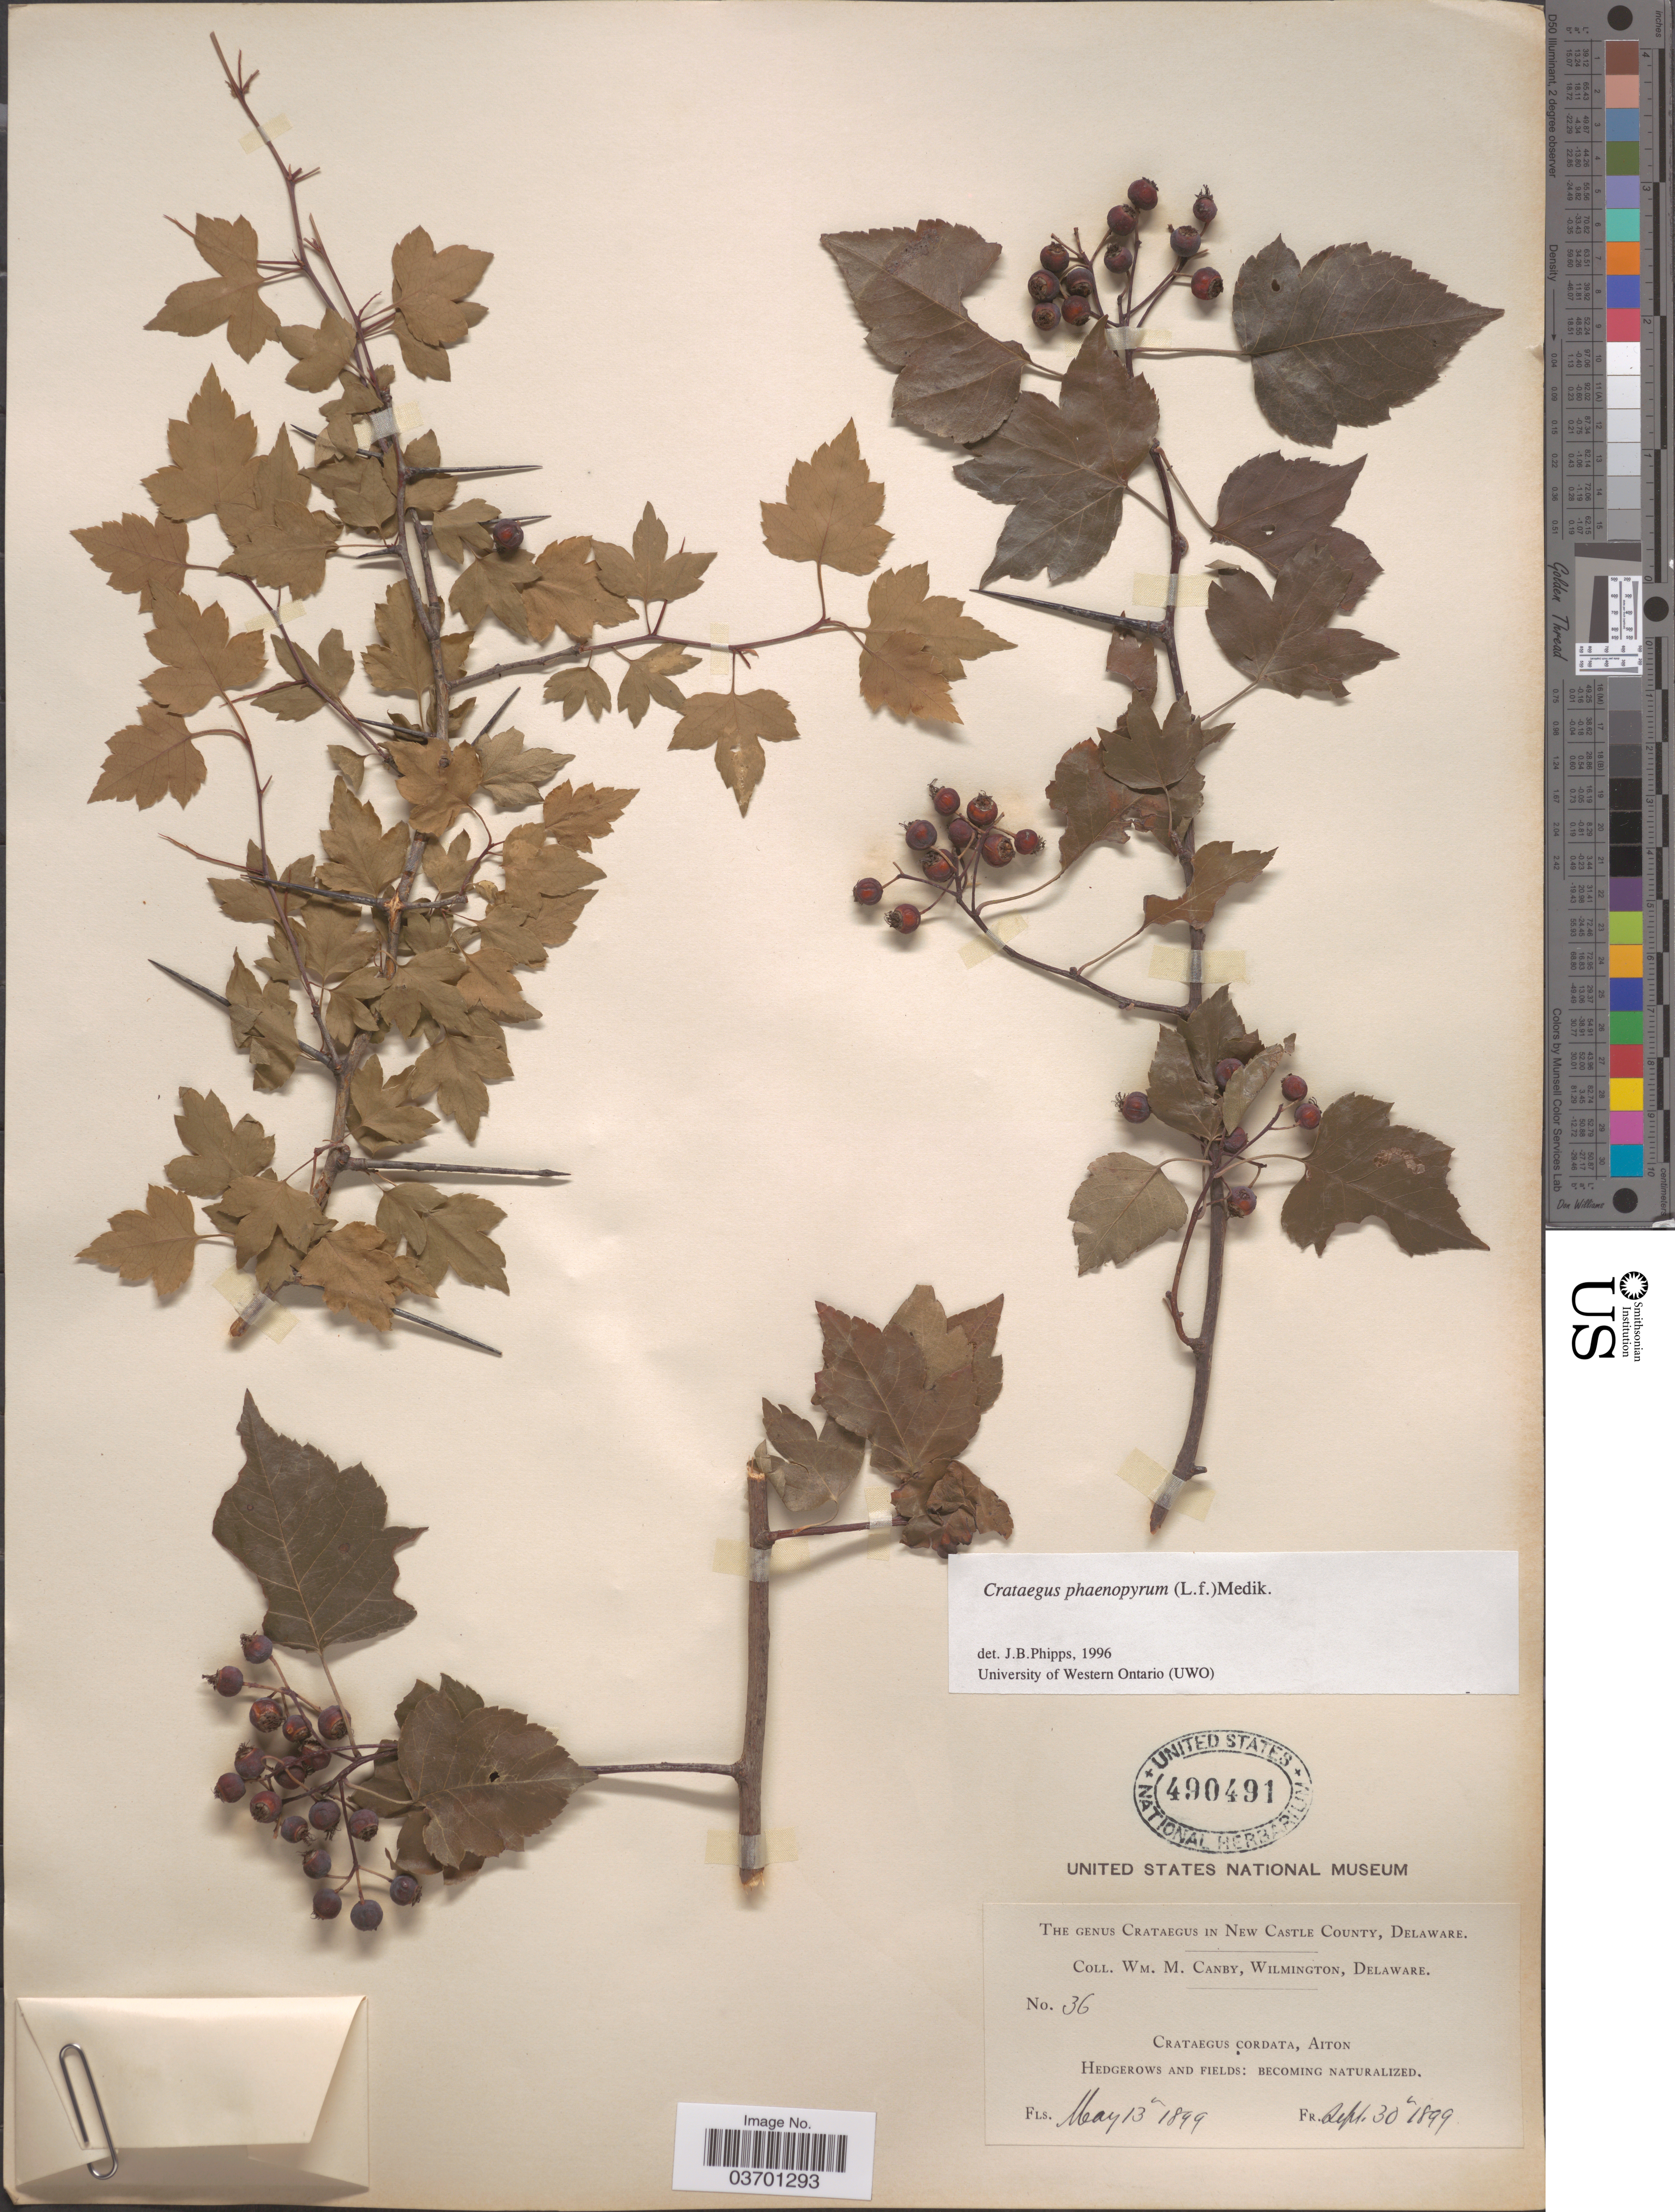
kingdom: Plantae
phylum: Tracheophyta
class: Magnoliopsida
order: Rosales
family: Rosaceae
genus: Crataegus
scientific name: Crataegus phaenopyrum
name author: (L. f.) Medik.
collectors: W. M. Canby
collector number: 36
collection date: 1899-05-13/1899-09-30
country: United States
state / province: Delaware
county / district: New Castle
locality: In New Castle County. Hedgerows and fields: becoming naturalized.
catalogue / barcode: US 490491